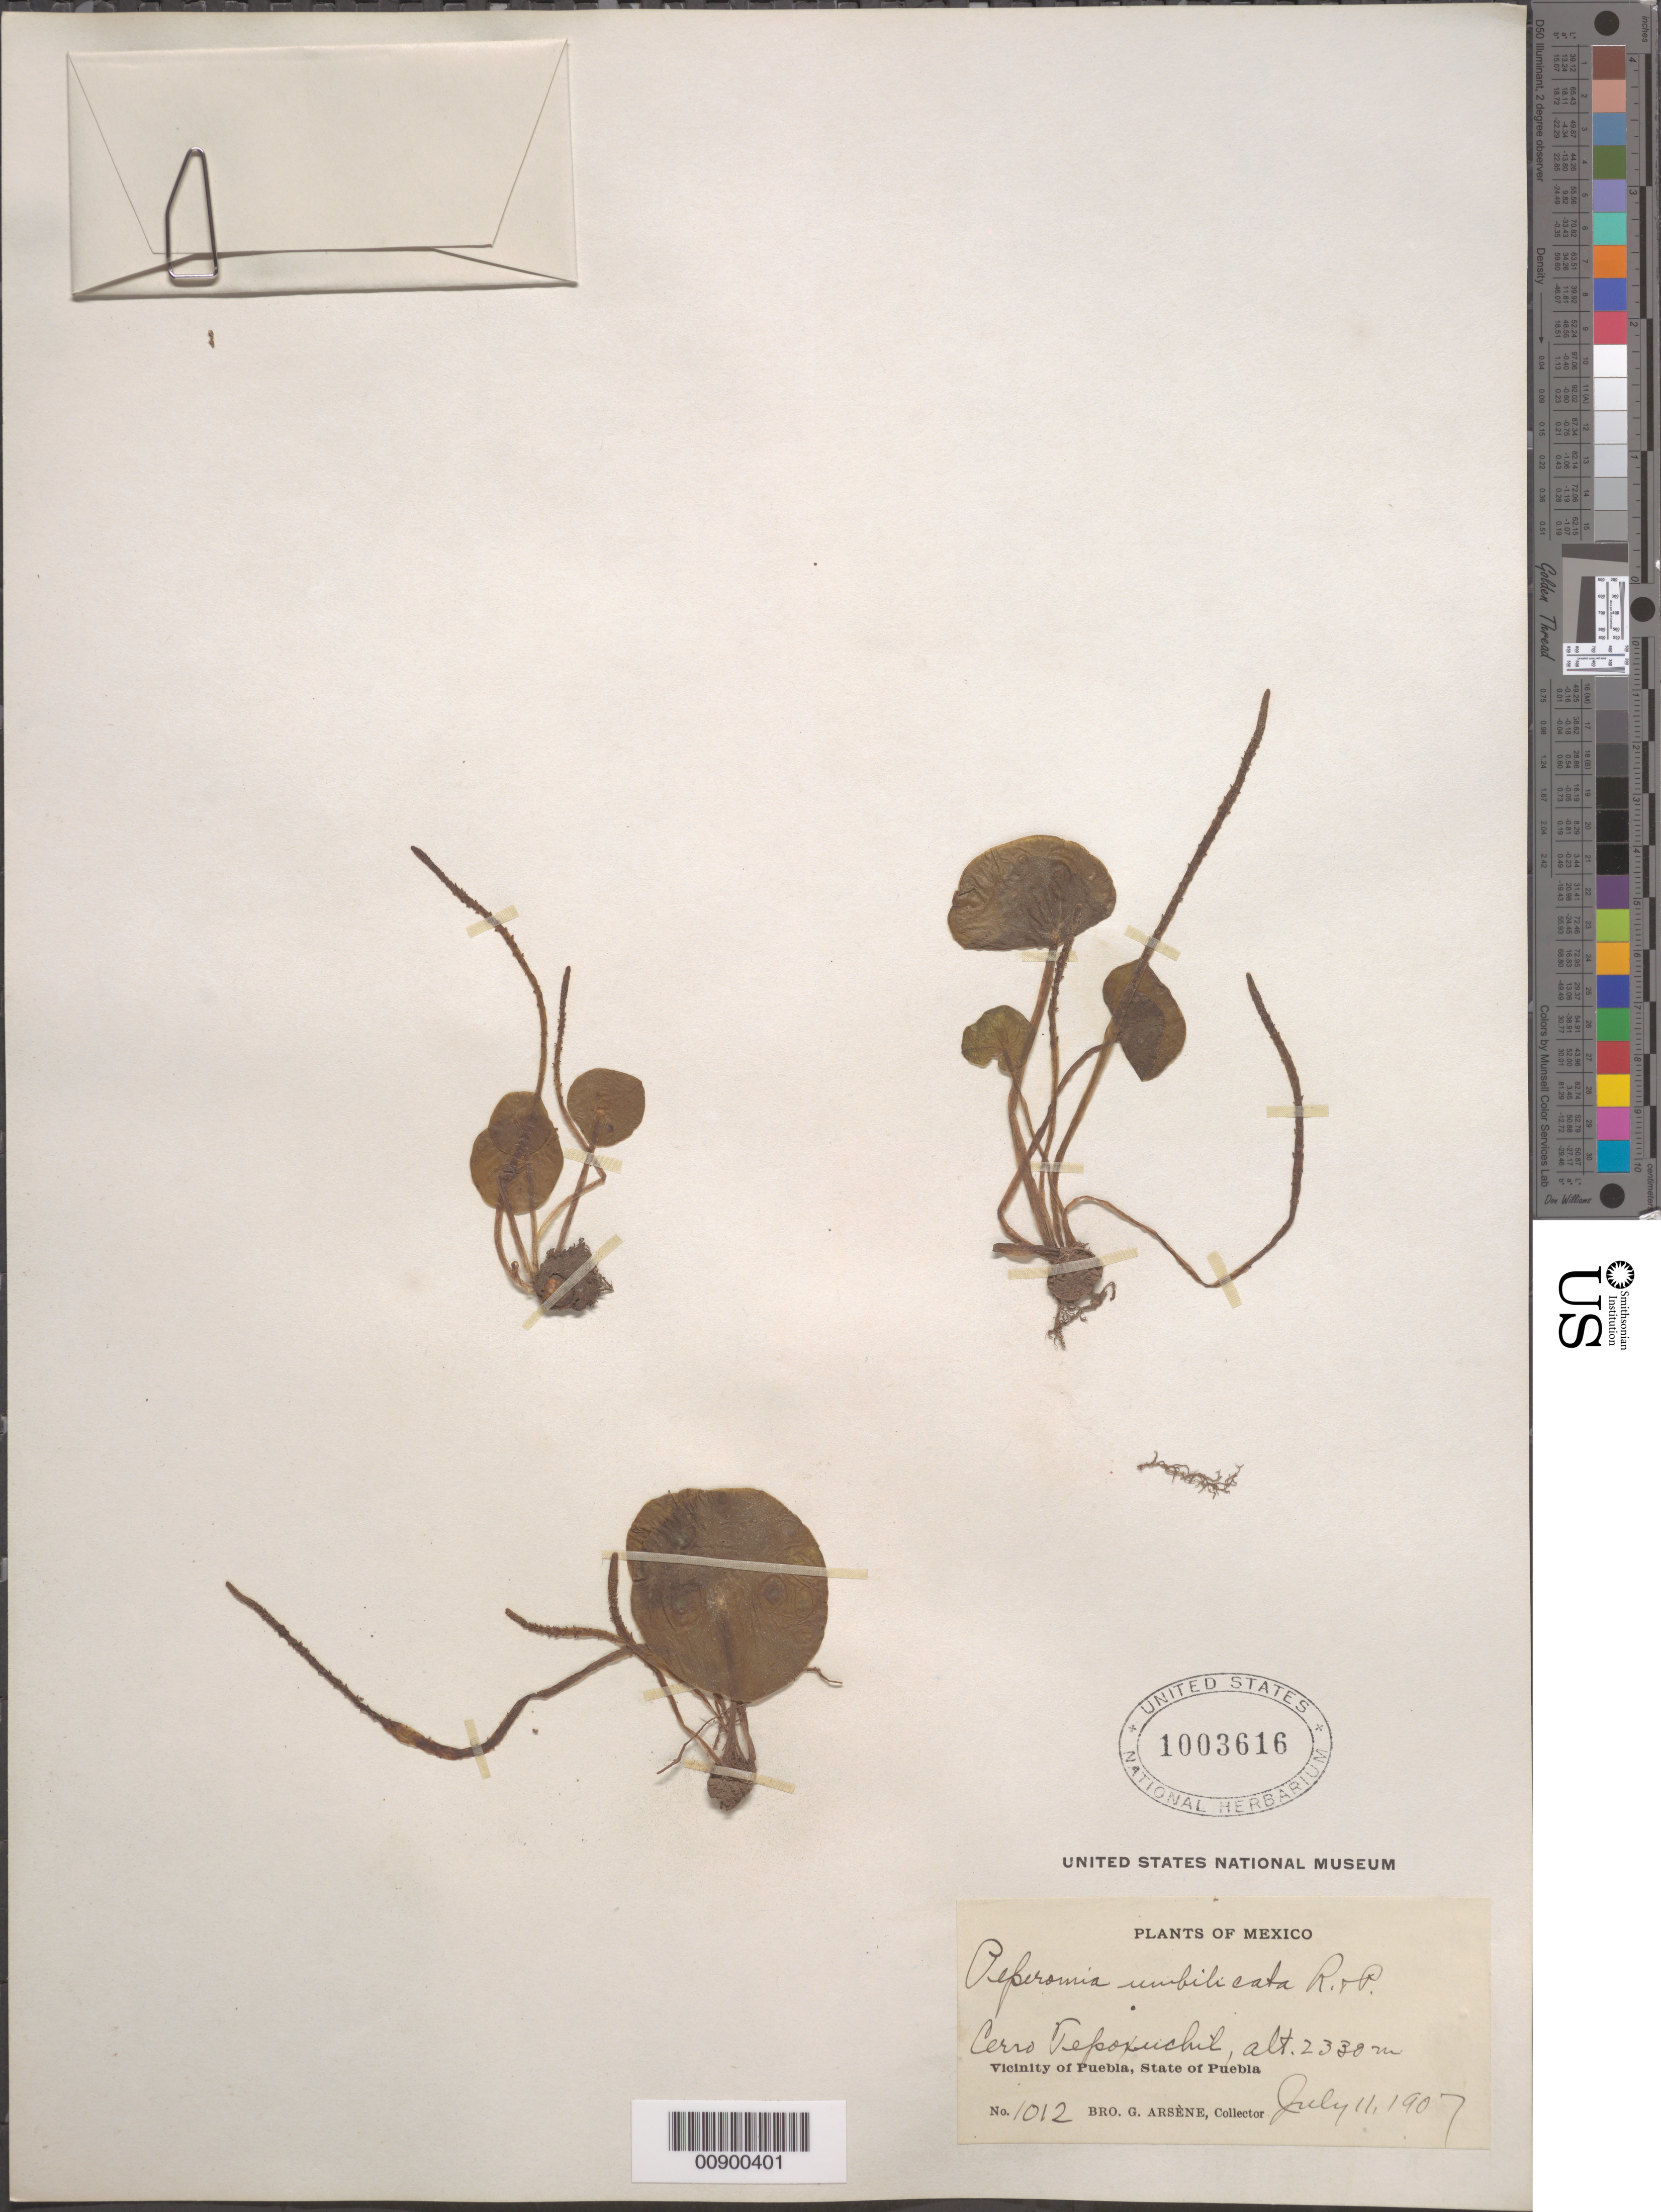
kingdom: Plantae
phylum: Tracheophyta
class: Magnoliopsida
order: Piperales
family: Piperaceae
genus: Peperomia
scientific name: Peperomia umbilicata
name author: Ruiz & Pav.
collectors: Bro. G. Arsène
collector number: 1012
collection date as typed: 11 Jul 1907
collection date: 1907-07-11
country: Mexico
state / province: Puebla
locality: Cerro Tepoxuchil. Vicinity of Puebla, State of Puebla.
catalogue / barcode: US 1003616